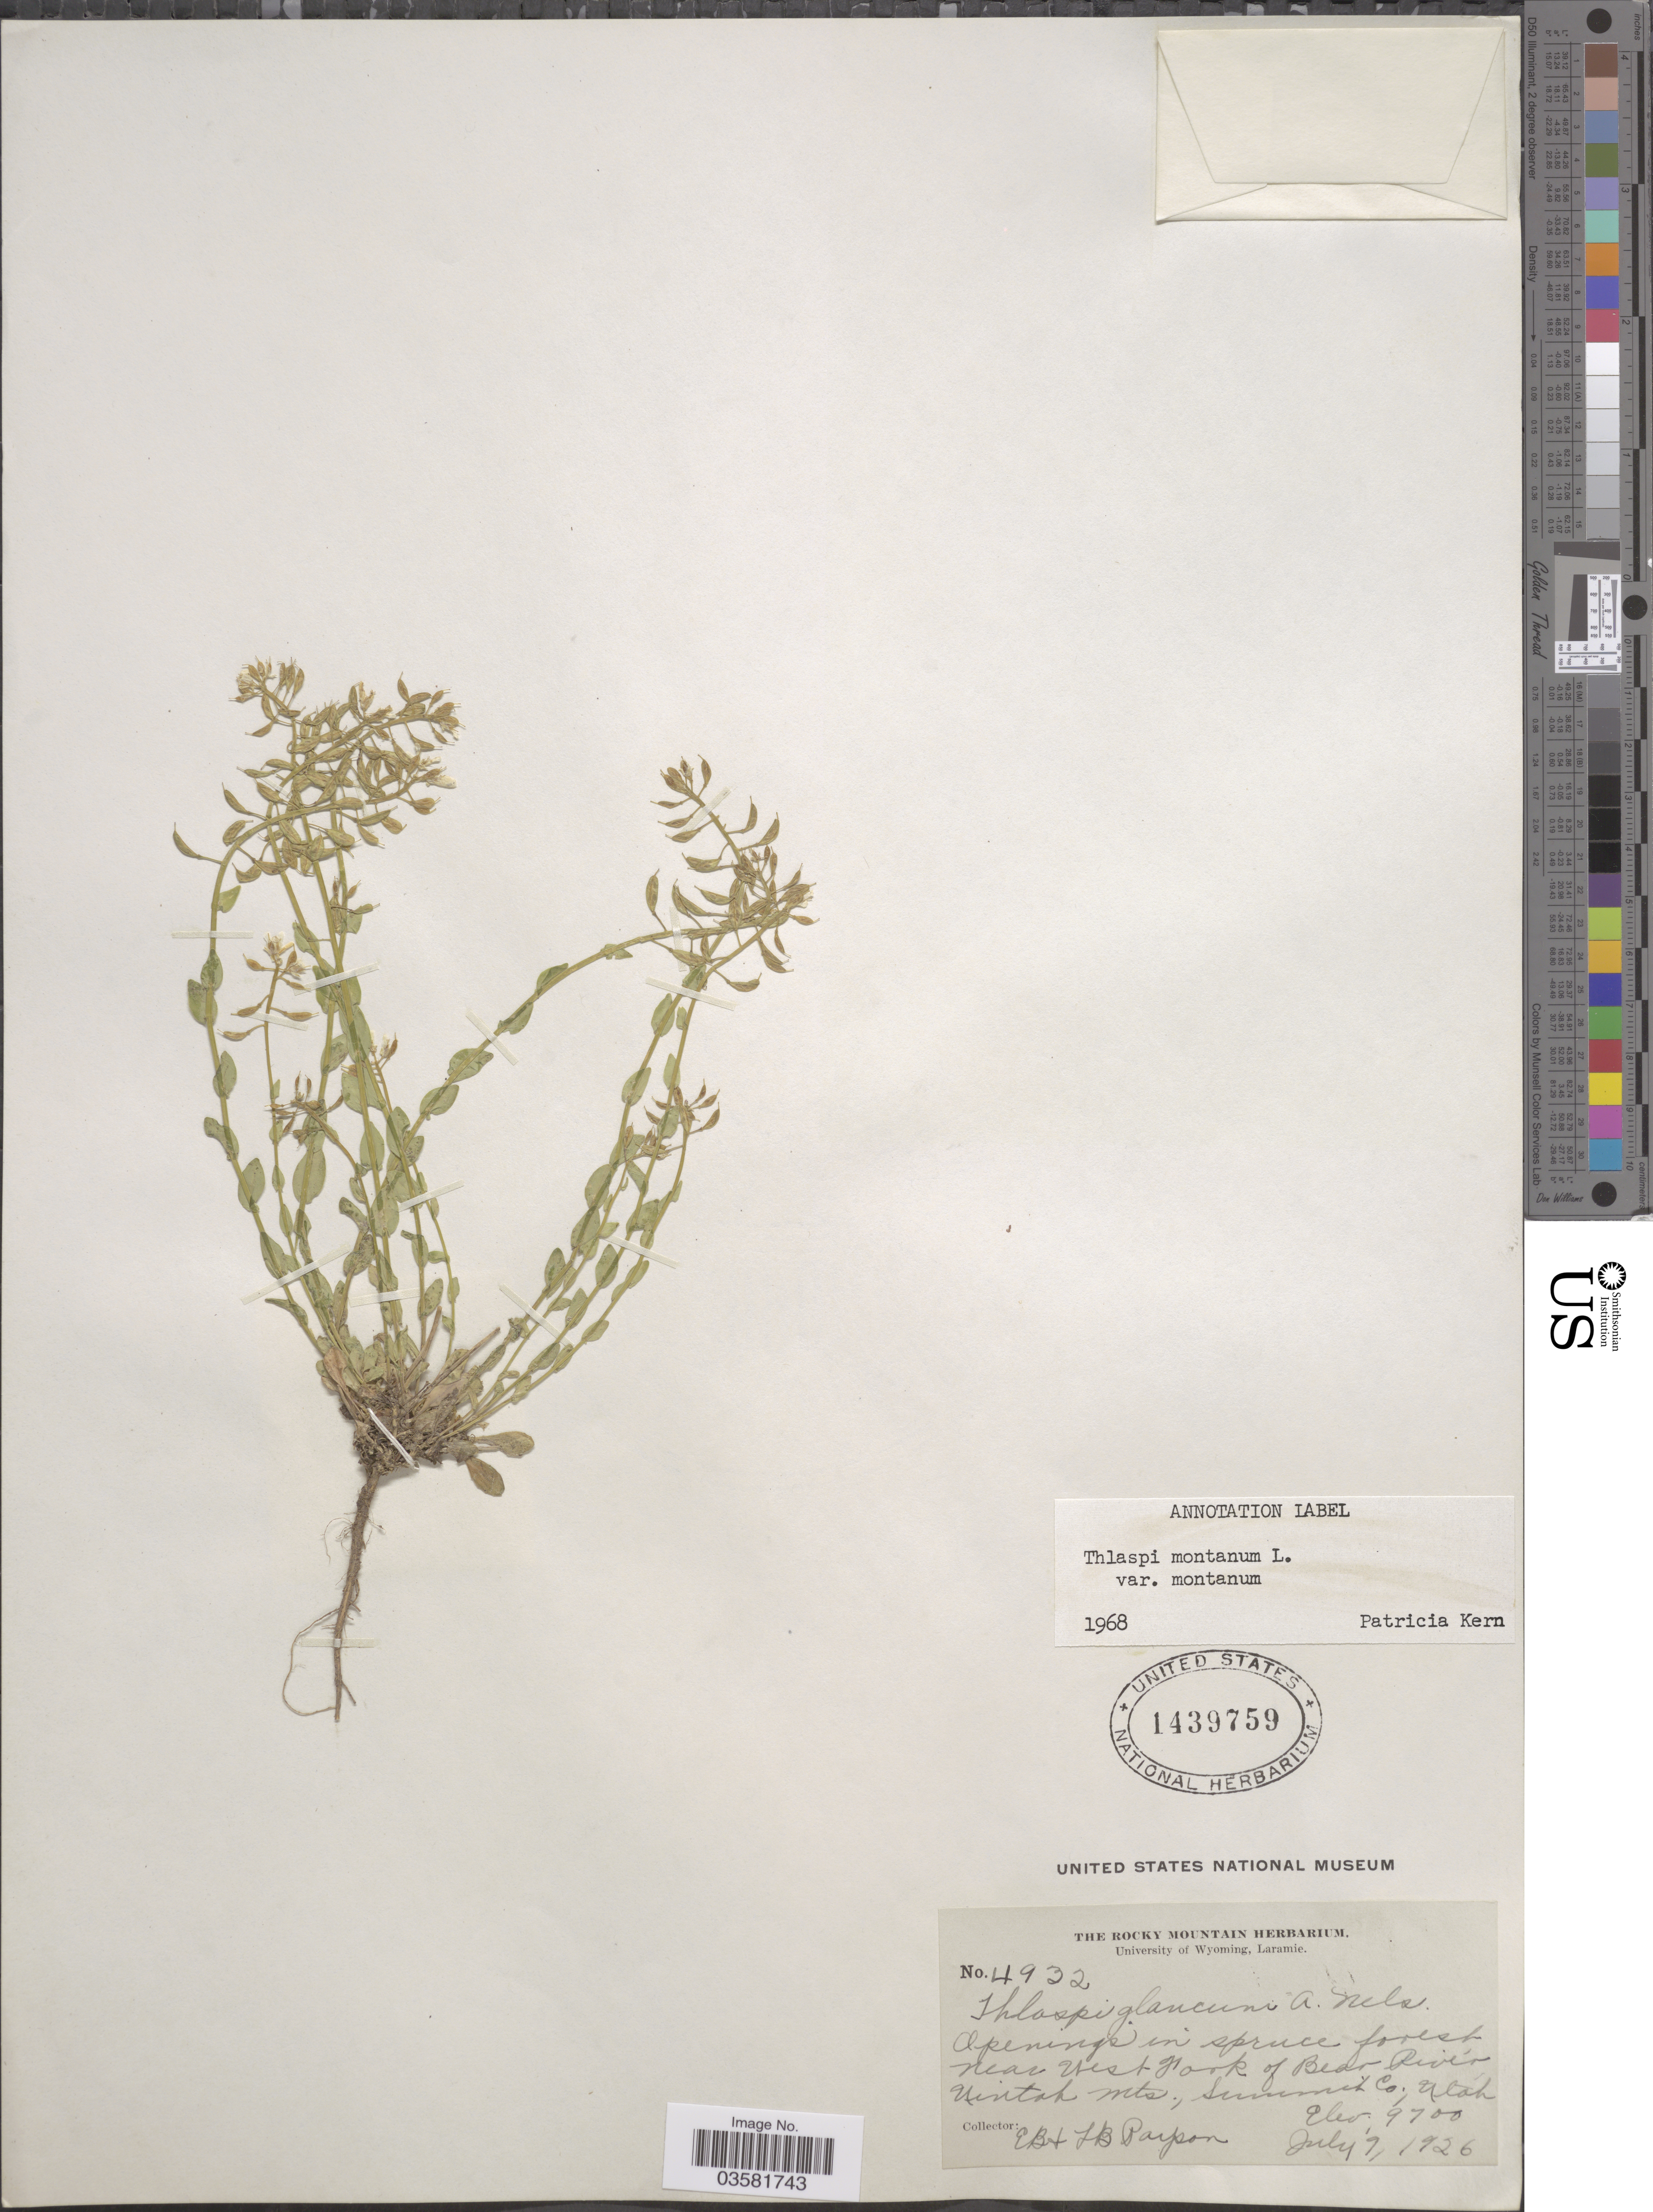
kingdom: Plantae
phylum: Tracheophyta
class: Magnoliopsida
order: Brassicales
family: Brassicaceae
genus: Thlaspi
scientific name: Thlaspi montanum var. montanum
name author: L.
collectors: E. B. Payson & L. Payson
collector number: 4932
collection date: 1926-07-09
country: United States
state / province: Utah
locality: Near West Fork of Bear River. Uintah Mts., Summit Co.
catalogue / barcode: US 1439759